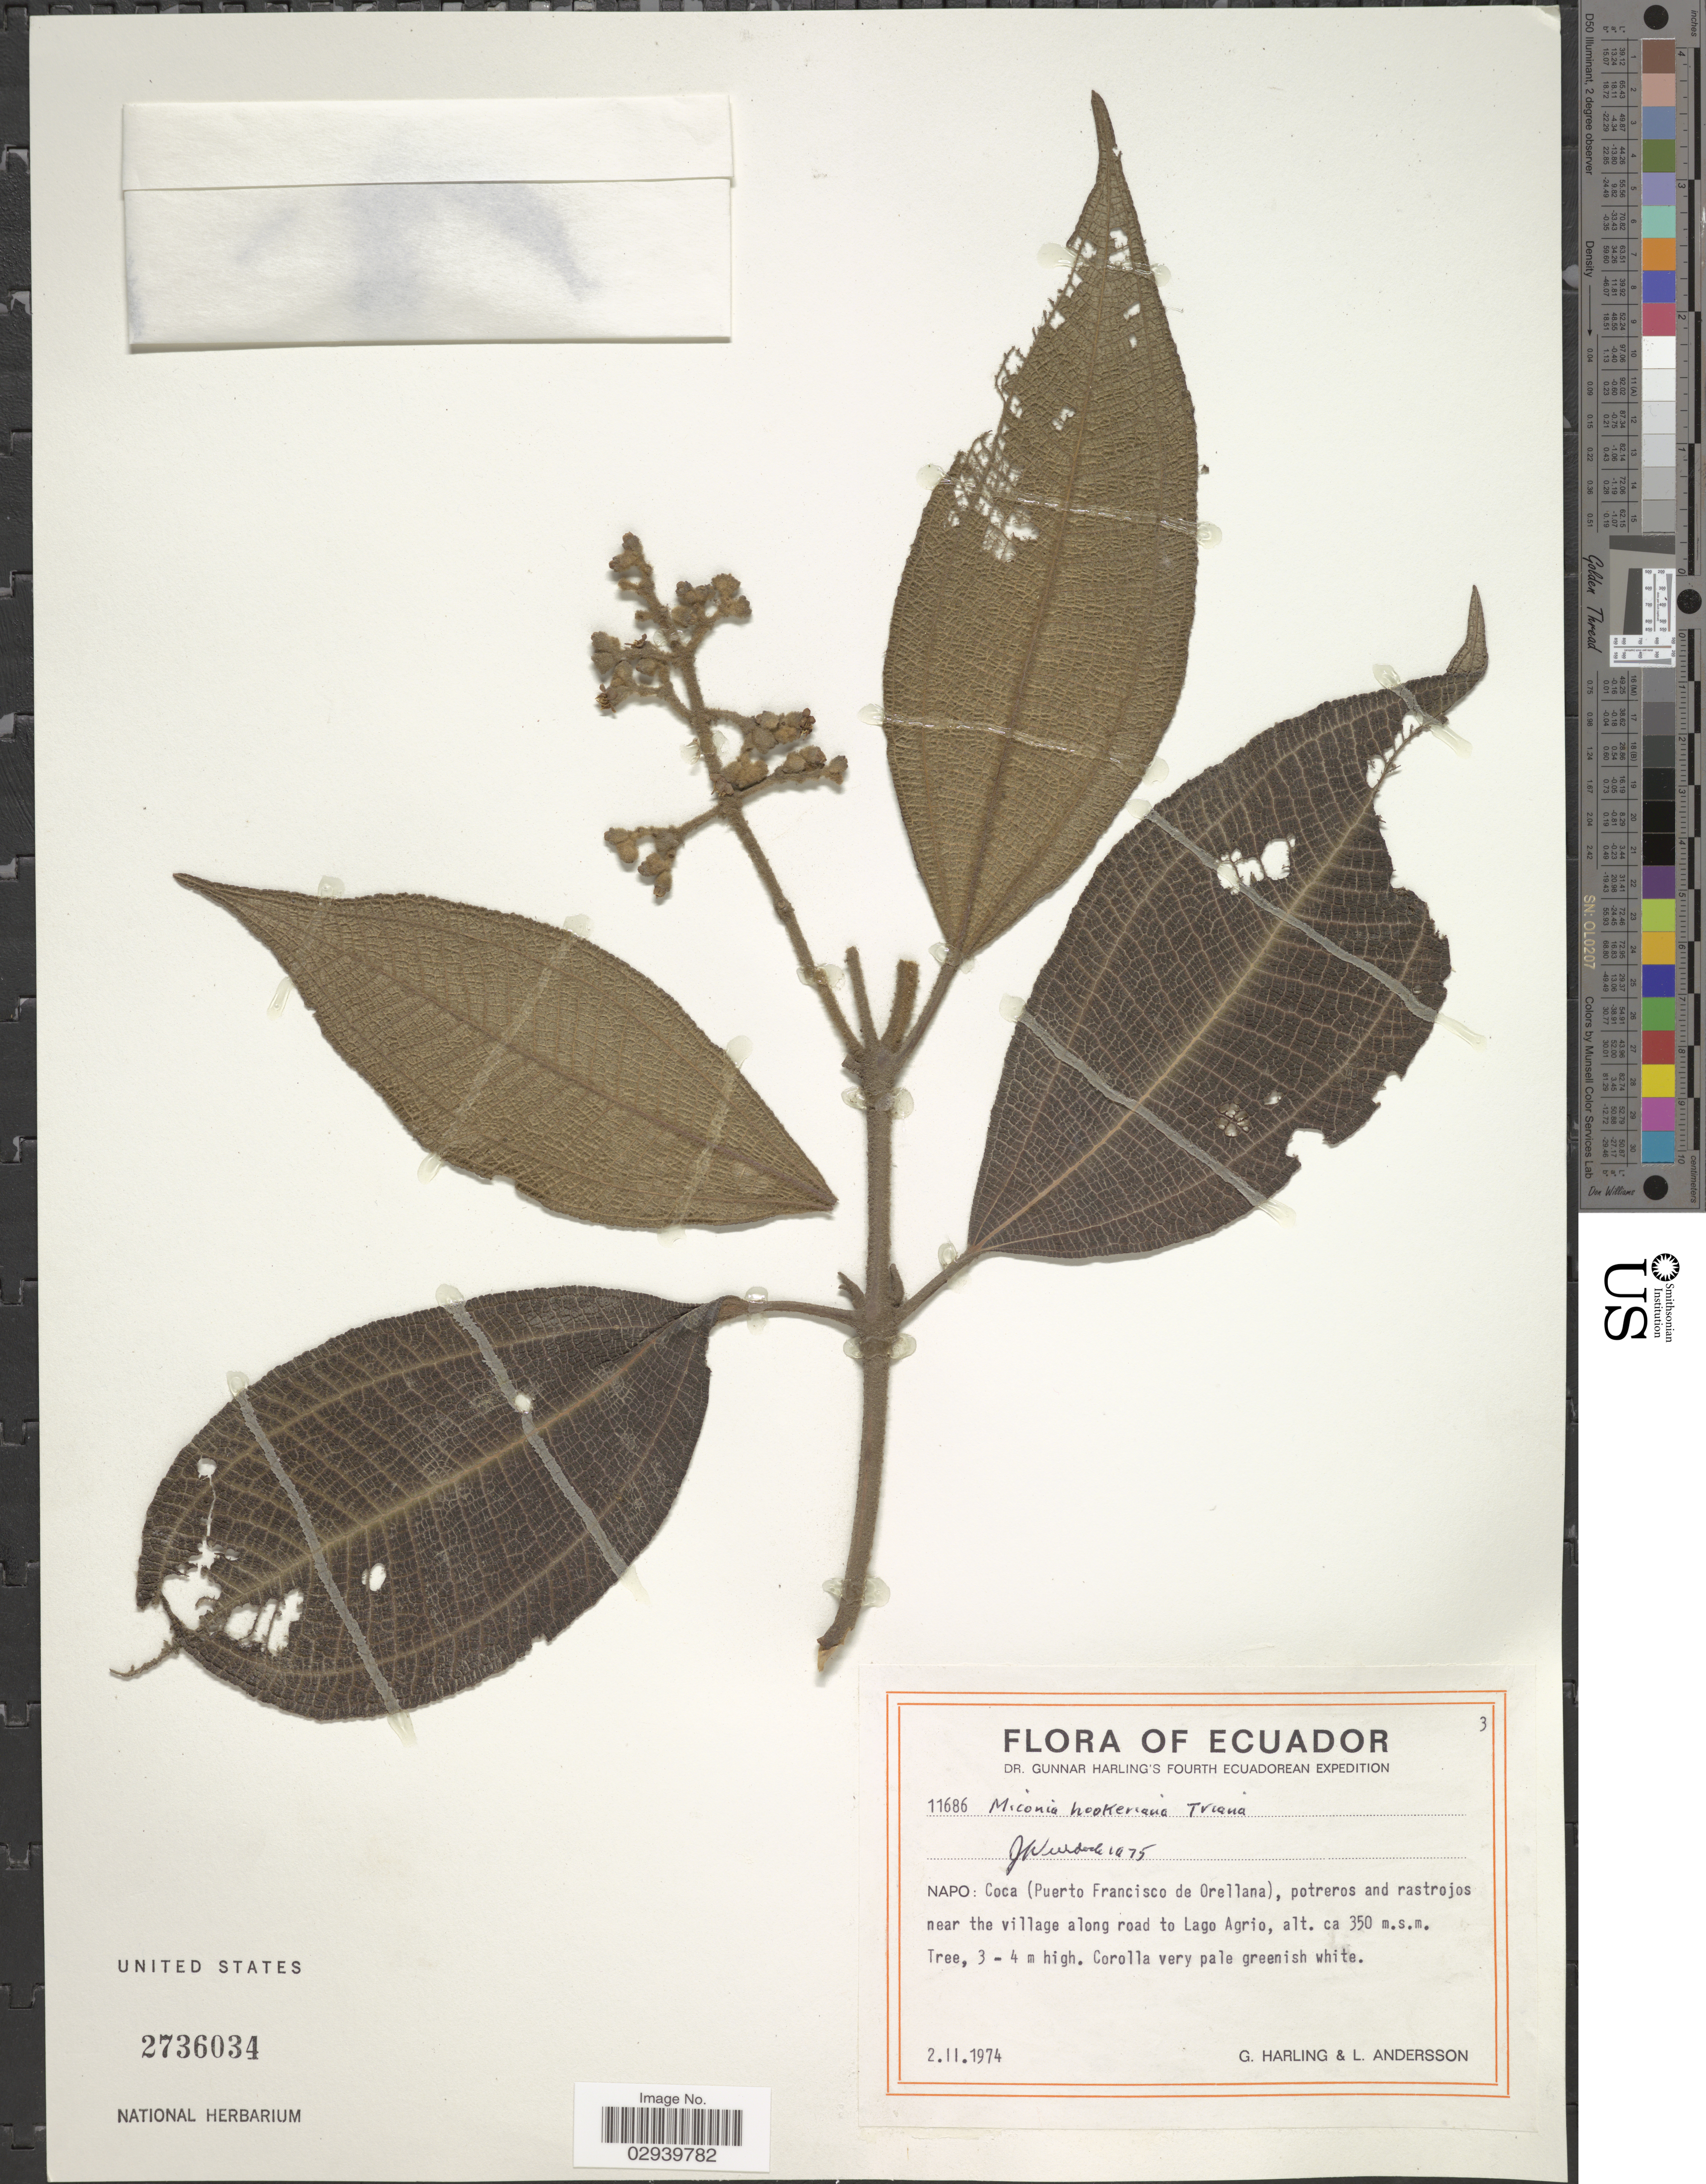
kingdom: Plantae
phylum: Tracheophyta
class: Magnoliopsida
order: Myrtales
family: Melastomataceae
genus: Miconia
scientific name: Miconia hookeriana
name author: Triana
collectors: G. Harling & L. Andersson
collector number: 11686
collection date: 1974-02-02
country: Ecuador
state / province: Napo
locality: Napo: Coca (Puerto Francisco de Orellana), potreros and rastrojos near the village along road to Lago Agrio.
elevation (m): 350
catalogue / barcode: US 2736034